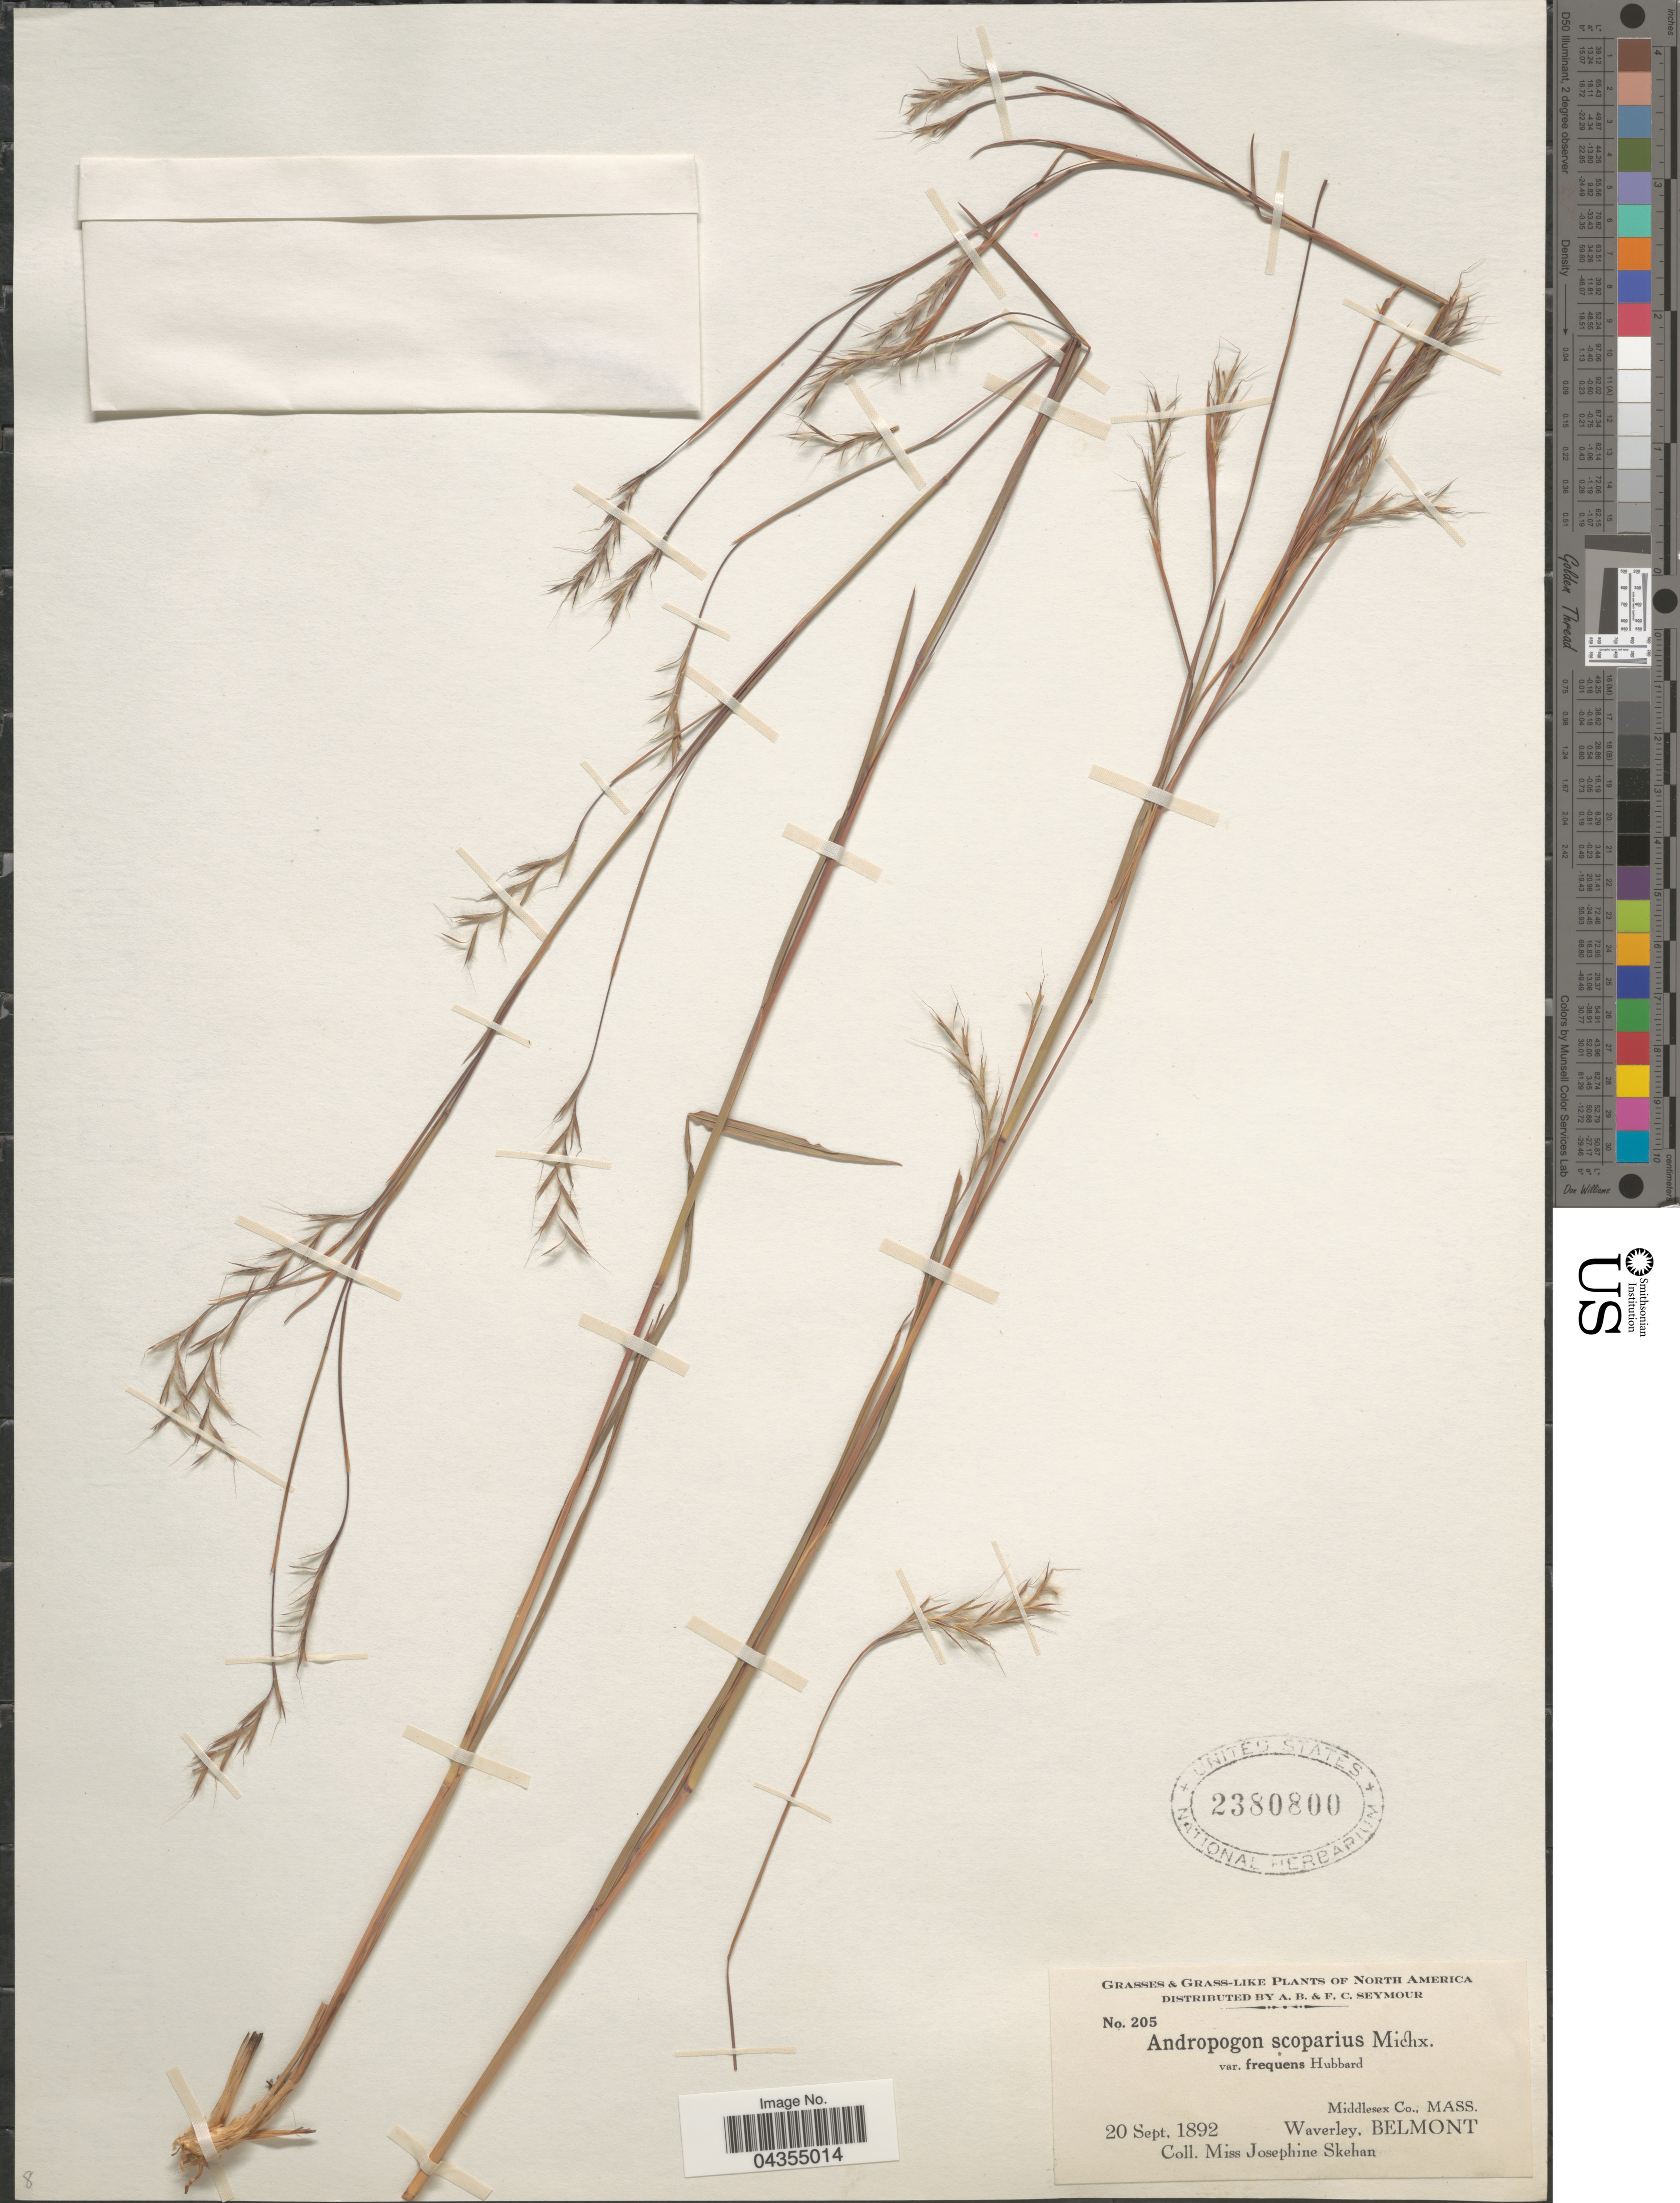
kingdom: Plantae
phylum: Tracheophyta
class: Liliopsida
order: Poales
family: Poaceae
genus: Schizachyrium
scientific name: Schizachyrium sanguineum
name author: (Retz.) Alston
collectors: J. Skehan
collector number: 205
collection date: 1892-09-20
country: United States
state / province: Massachusetts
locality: Middlesex Co. Waverley, Belmont.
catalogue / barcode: US 2380800